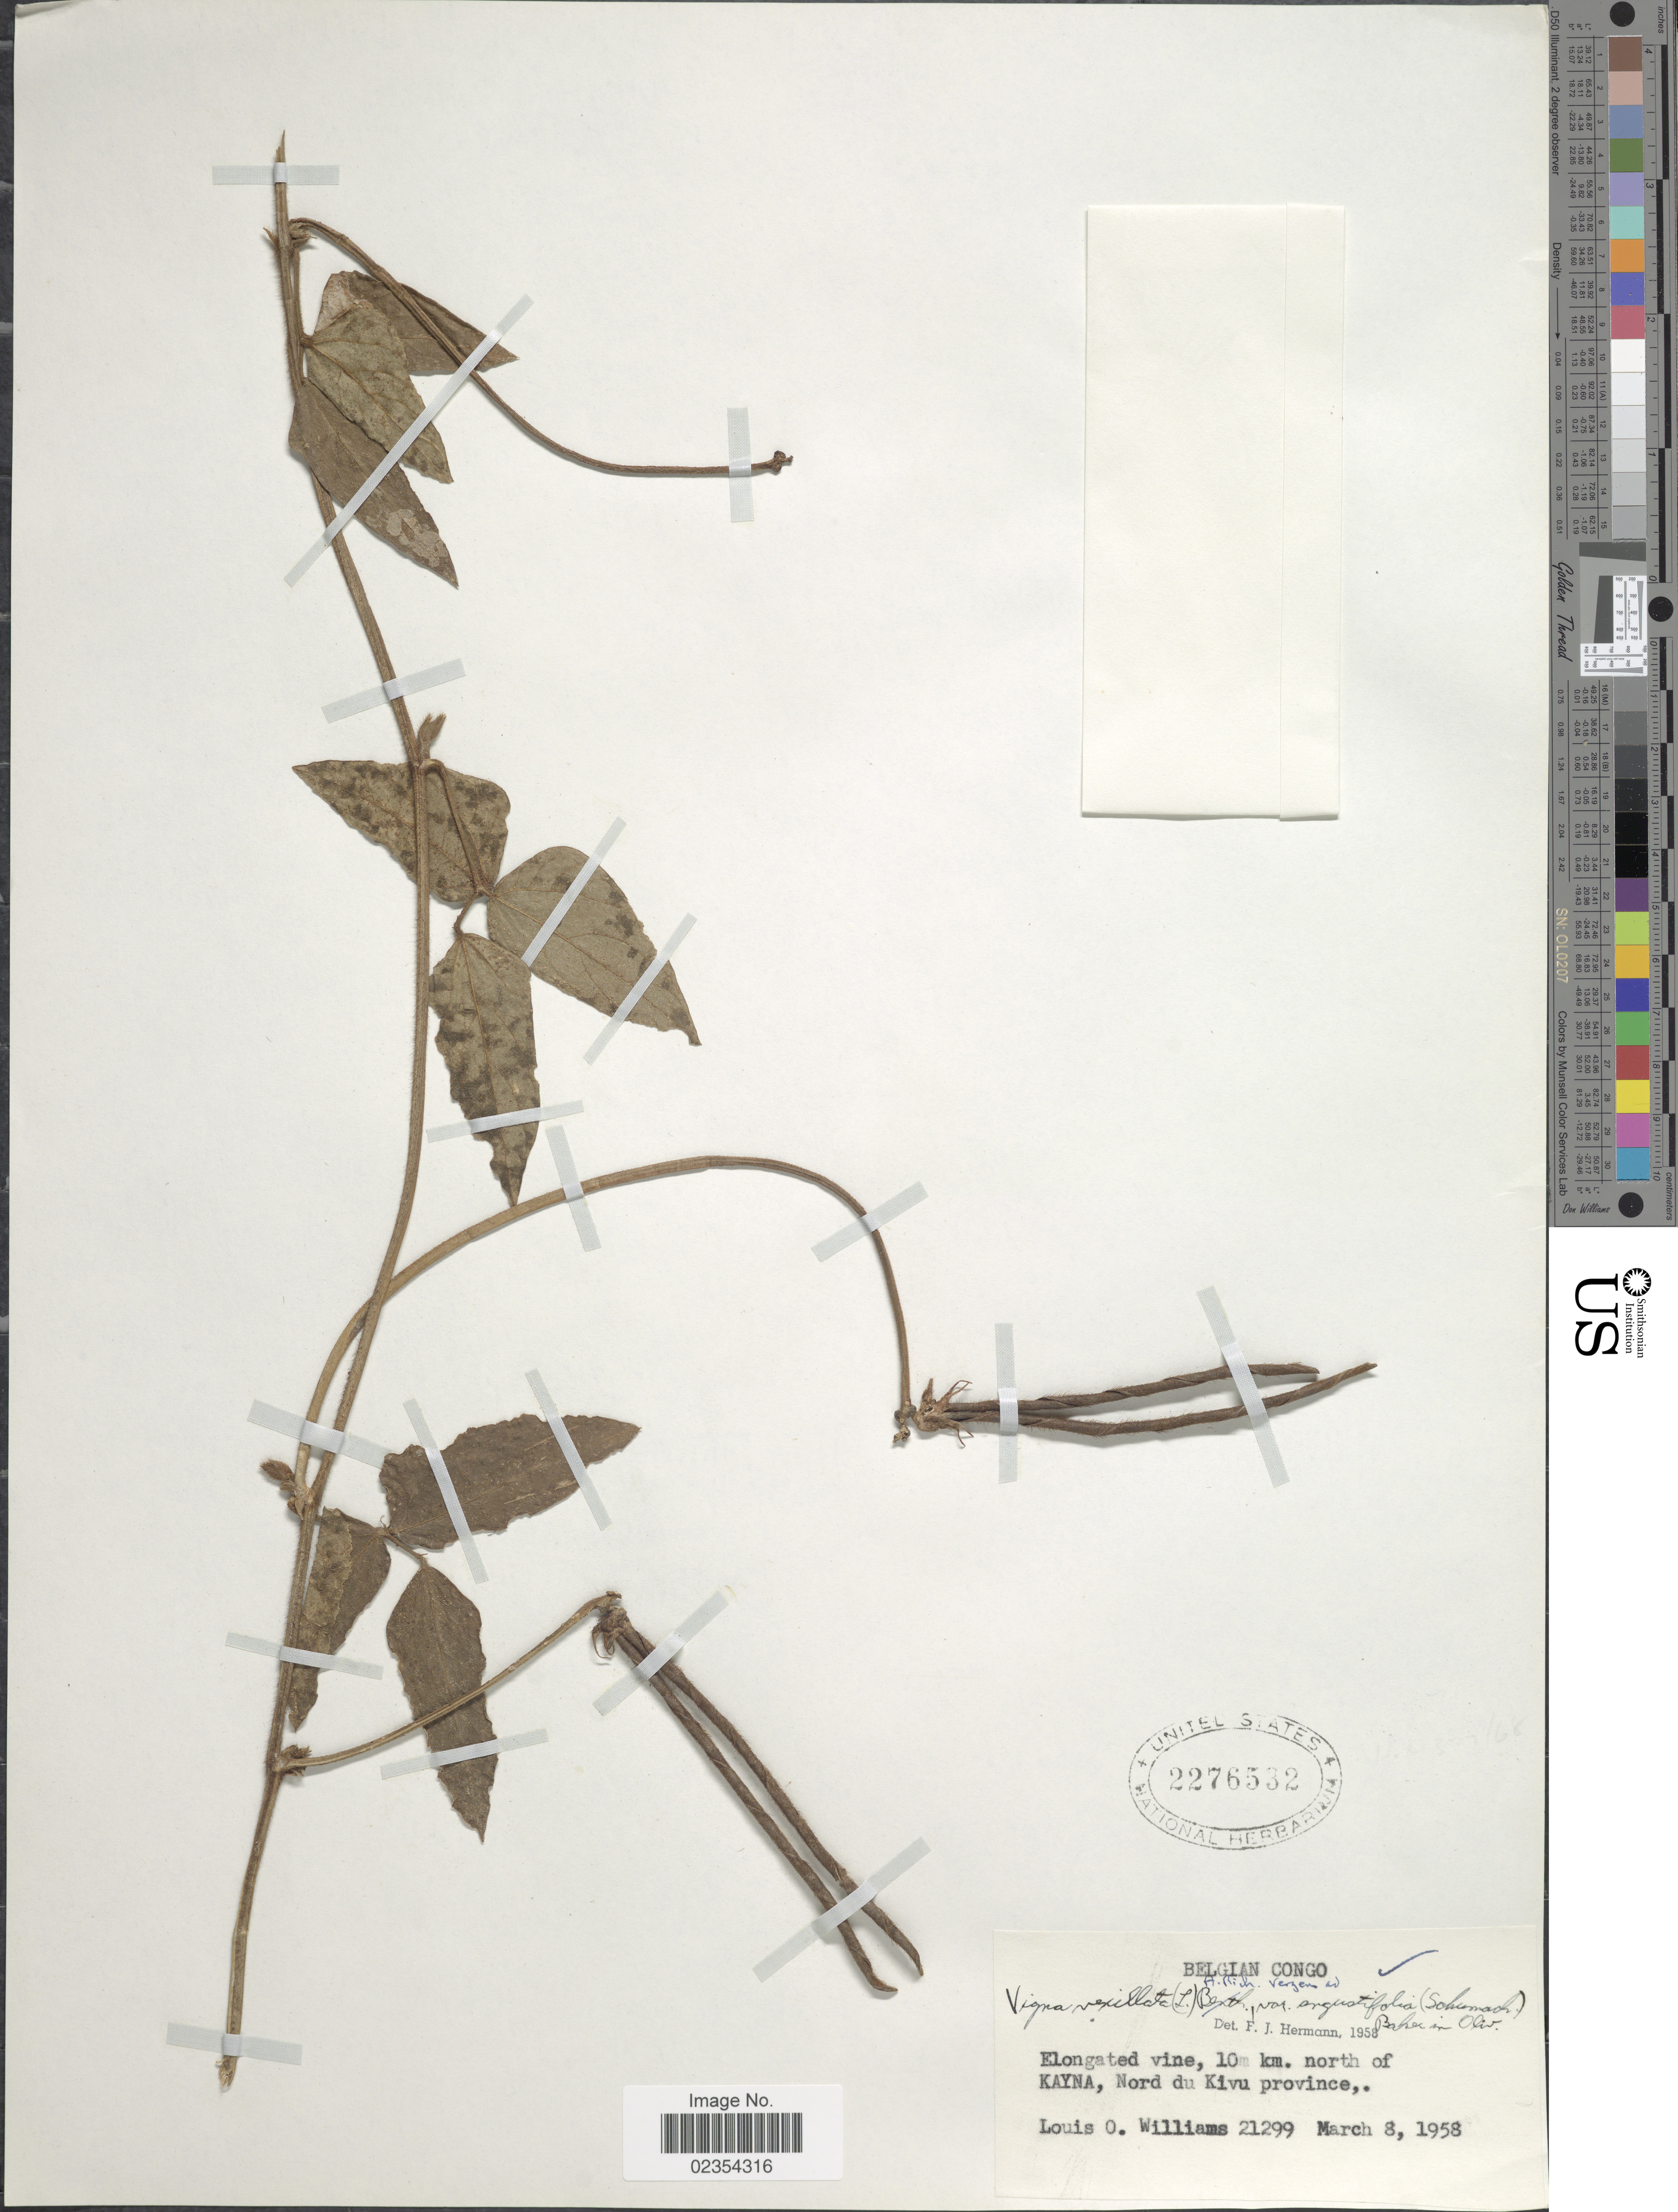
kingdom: Plantae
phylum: Tracheophyta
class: Magnoliopsida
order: Fabales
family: Fabaceae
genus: Vigna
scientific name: Vigna vexillata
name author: (L.) A. Rich.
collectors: L. O. Williams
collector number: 21299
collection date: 1958-03-08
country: Congo, Democratic Republic of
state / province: Nord-Kivu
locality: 10 km. north of Kayna, Nord du Kivu province.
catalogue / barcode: US 2276532